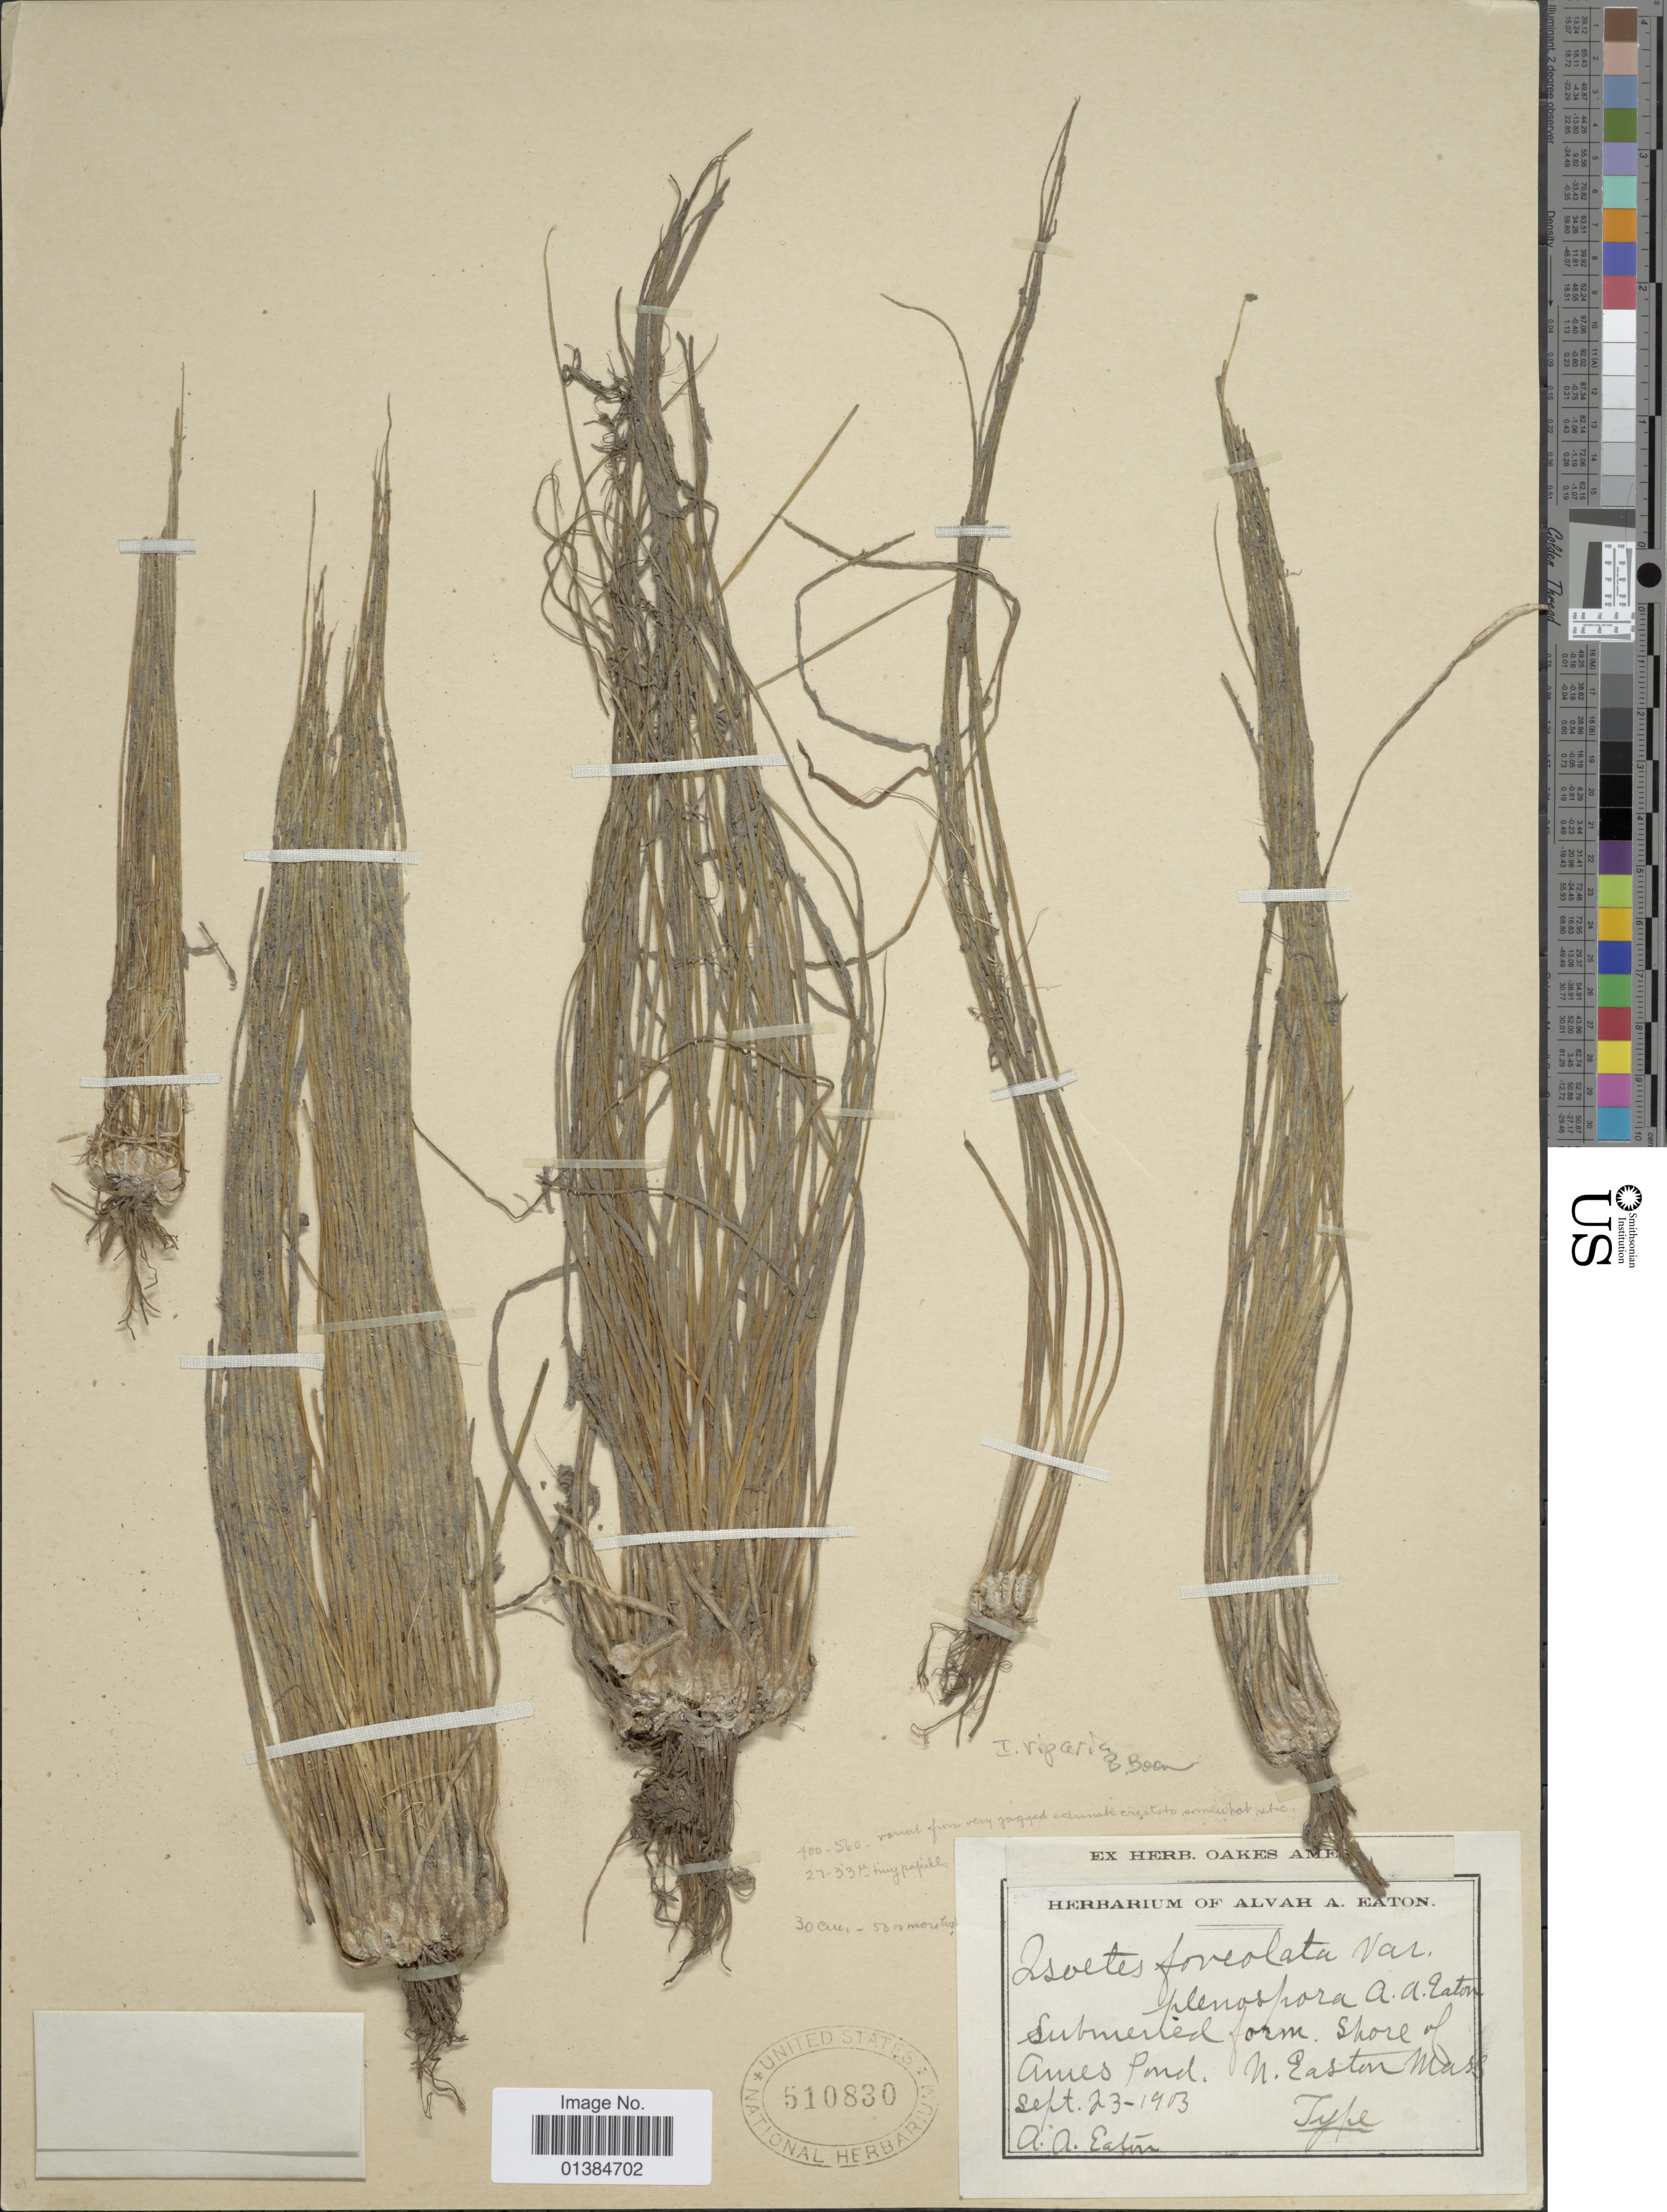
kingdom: Plantae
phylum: Tracheophyta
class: Lycopodiopsida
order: Isoetales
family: Isoetaceae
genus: Isoetes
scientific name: Isoetes riparia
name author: Engelm. ex A. Braun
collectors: A. A. Eaton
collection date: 1903-09-23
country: United States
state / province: Massachusetts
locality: Shore of Ames Pond, N. Eastern Mass.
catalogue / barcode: US 510830